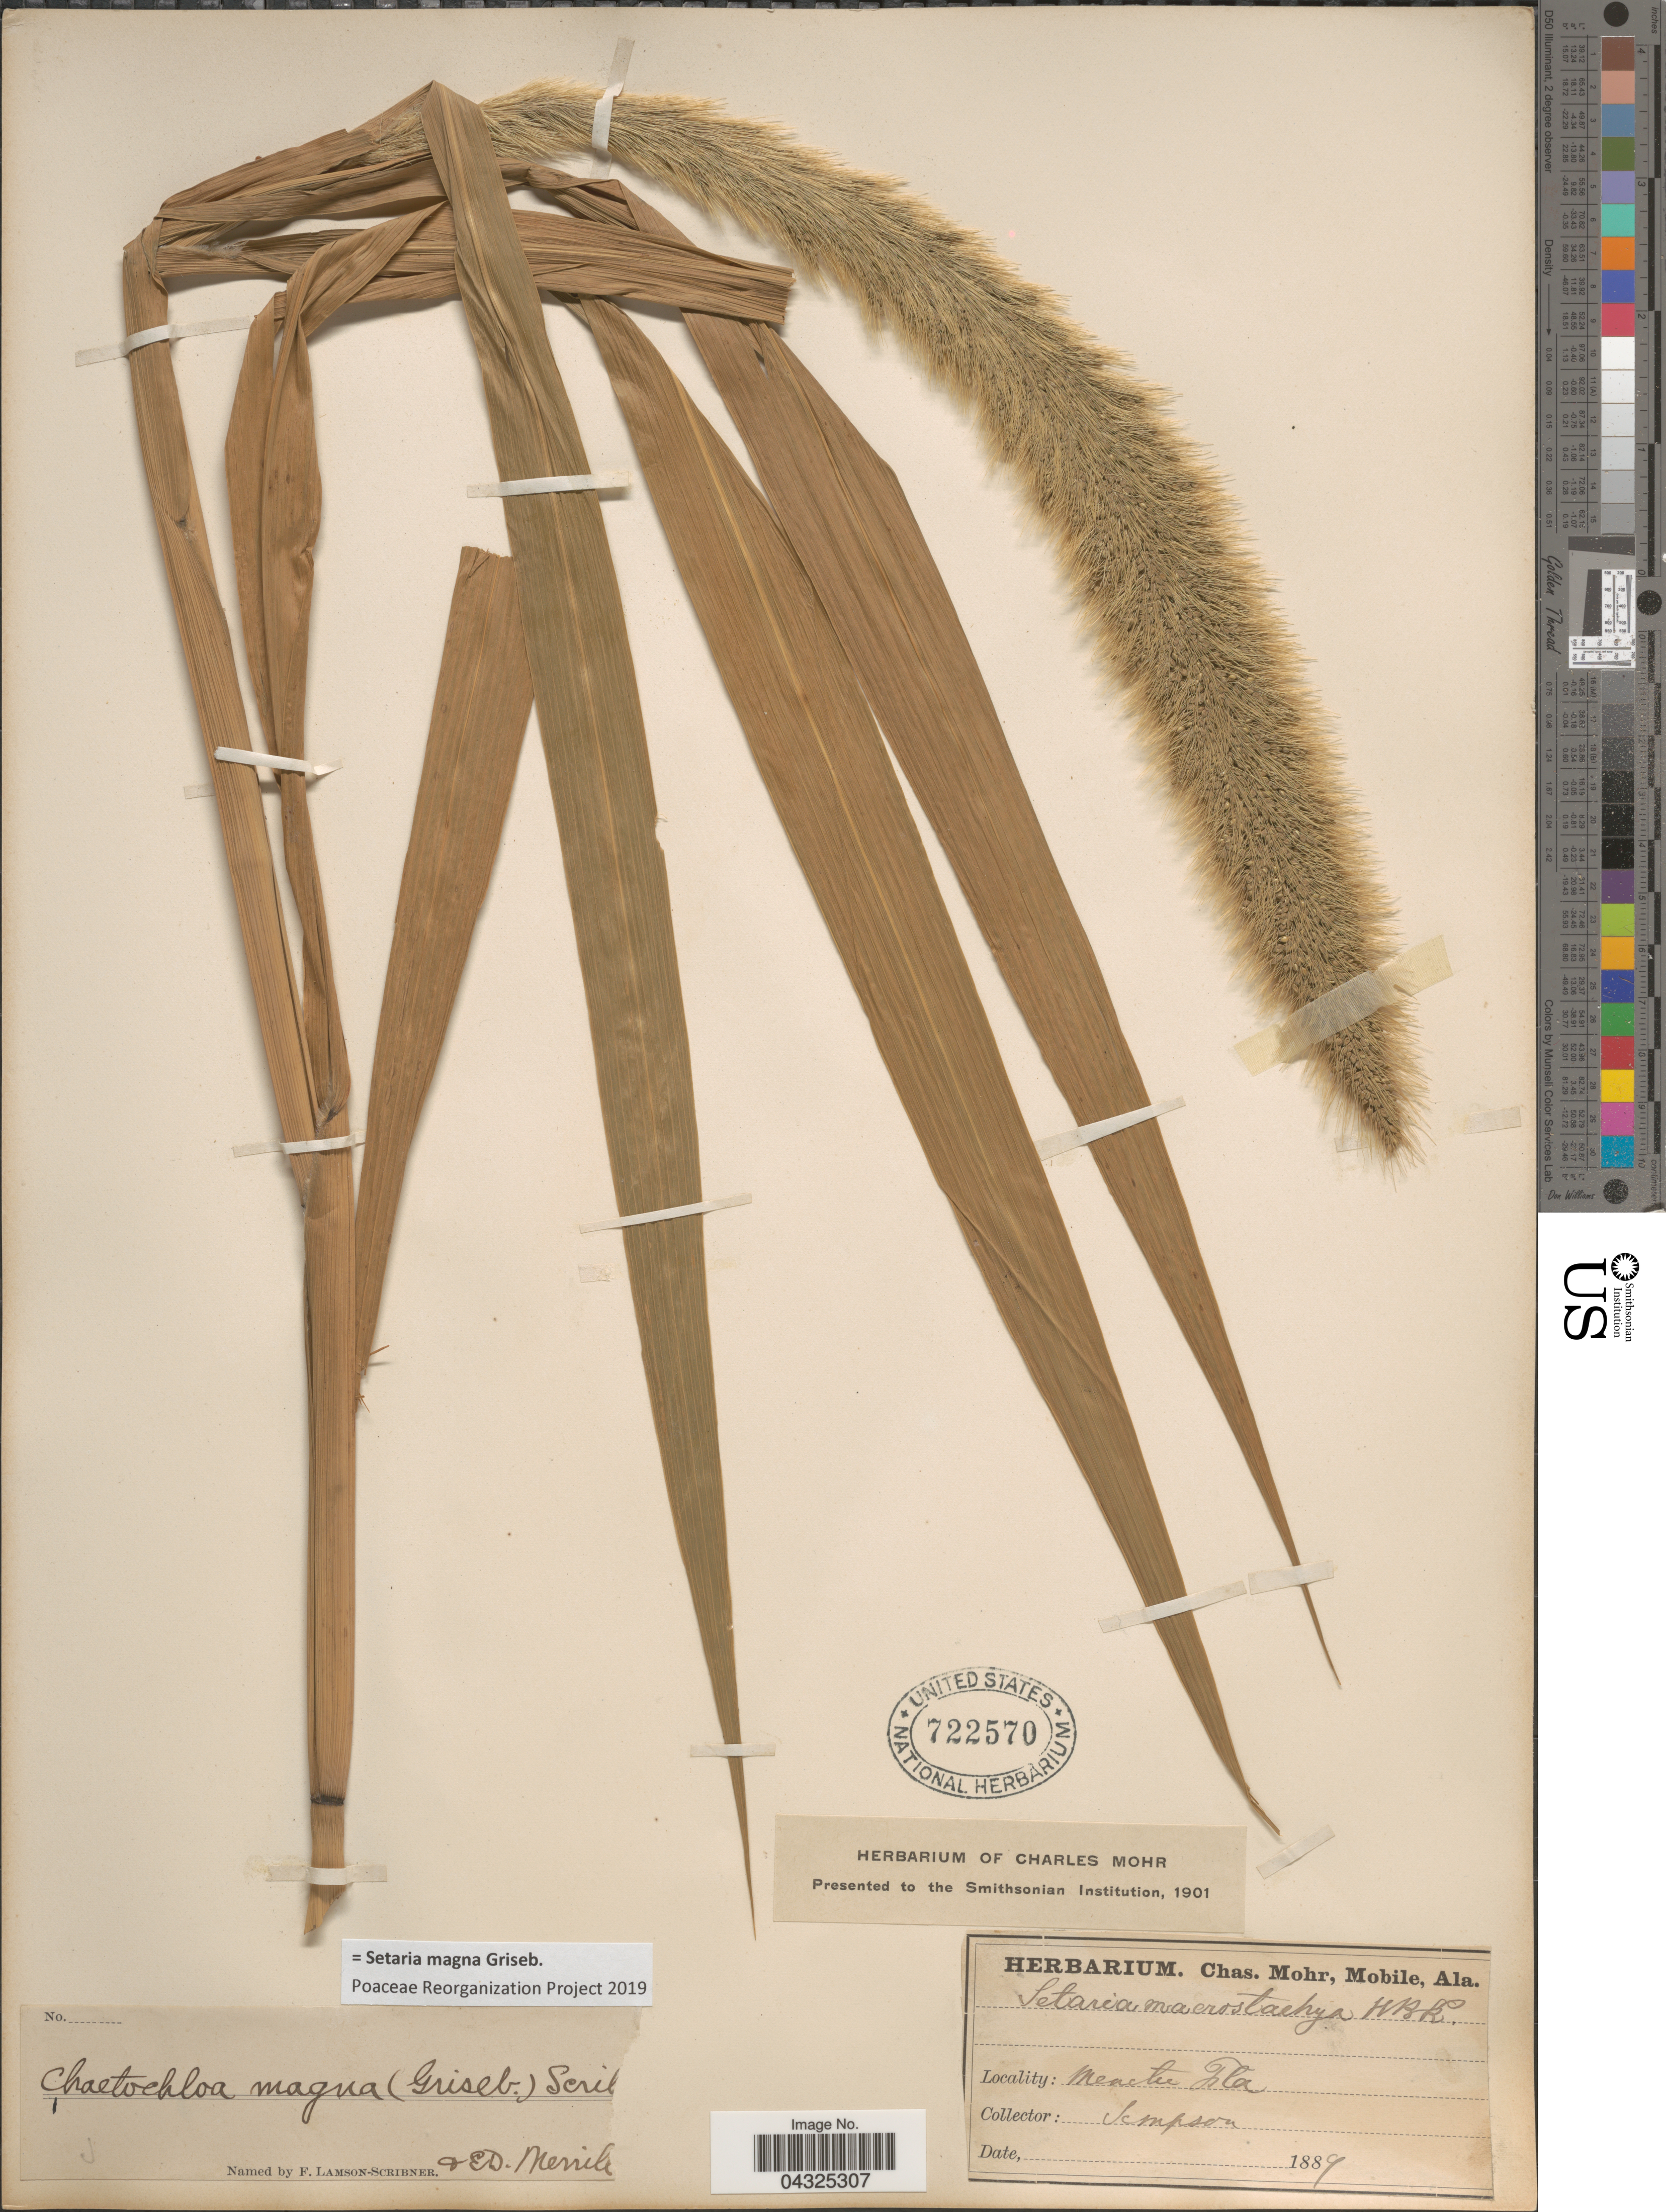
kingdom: Plantae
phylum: Tracheophyta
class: Liliopsida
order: Poales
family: Poaceae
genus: Setaria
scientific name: Setaria magna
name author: Griseb.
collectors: Simpson, --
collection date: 1889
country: United States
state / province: Florida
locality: Manatee.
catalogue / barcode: US 722570